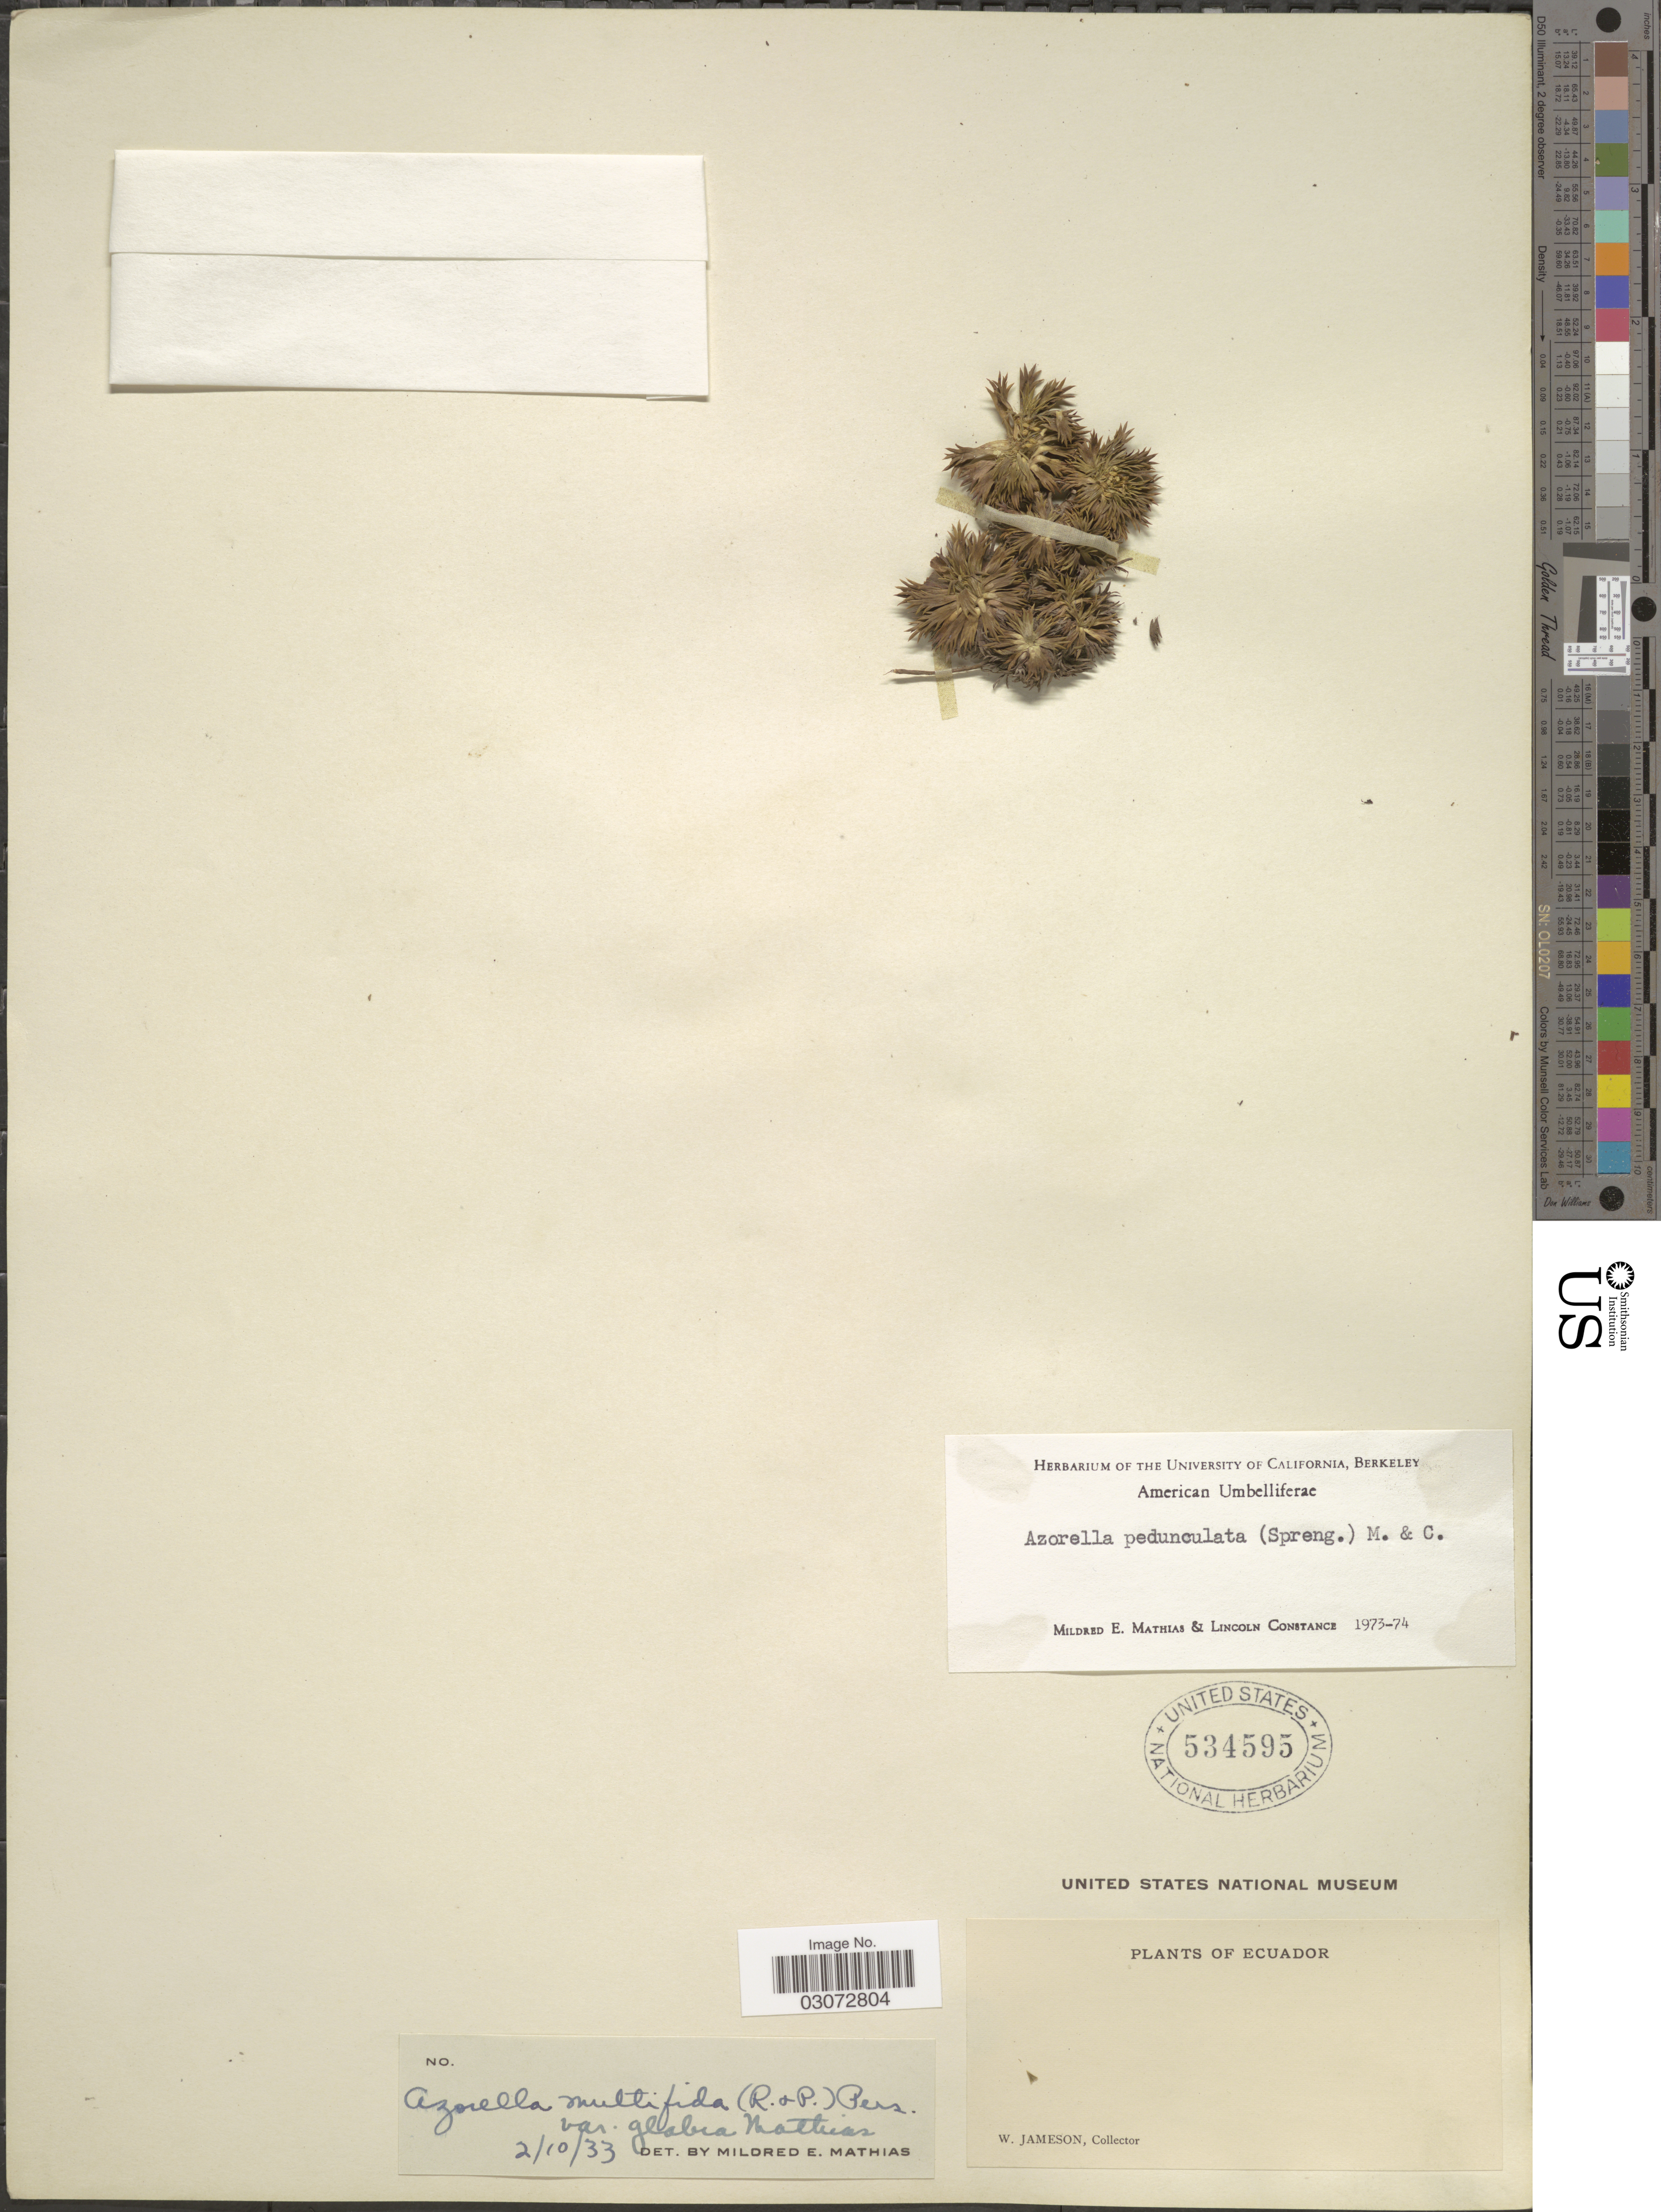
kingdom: Plantae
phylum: Tracheophyta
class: Magnoliopsida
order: Apiales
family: Apiaceae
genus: Azorella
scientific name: Azorella pedunculata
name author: (Spreng.) Mathias & Constance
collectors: W. Jameson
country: Ecuador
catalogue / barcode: US 534595